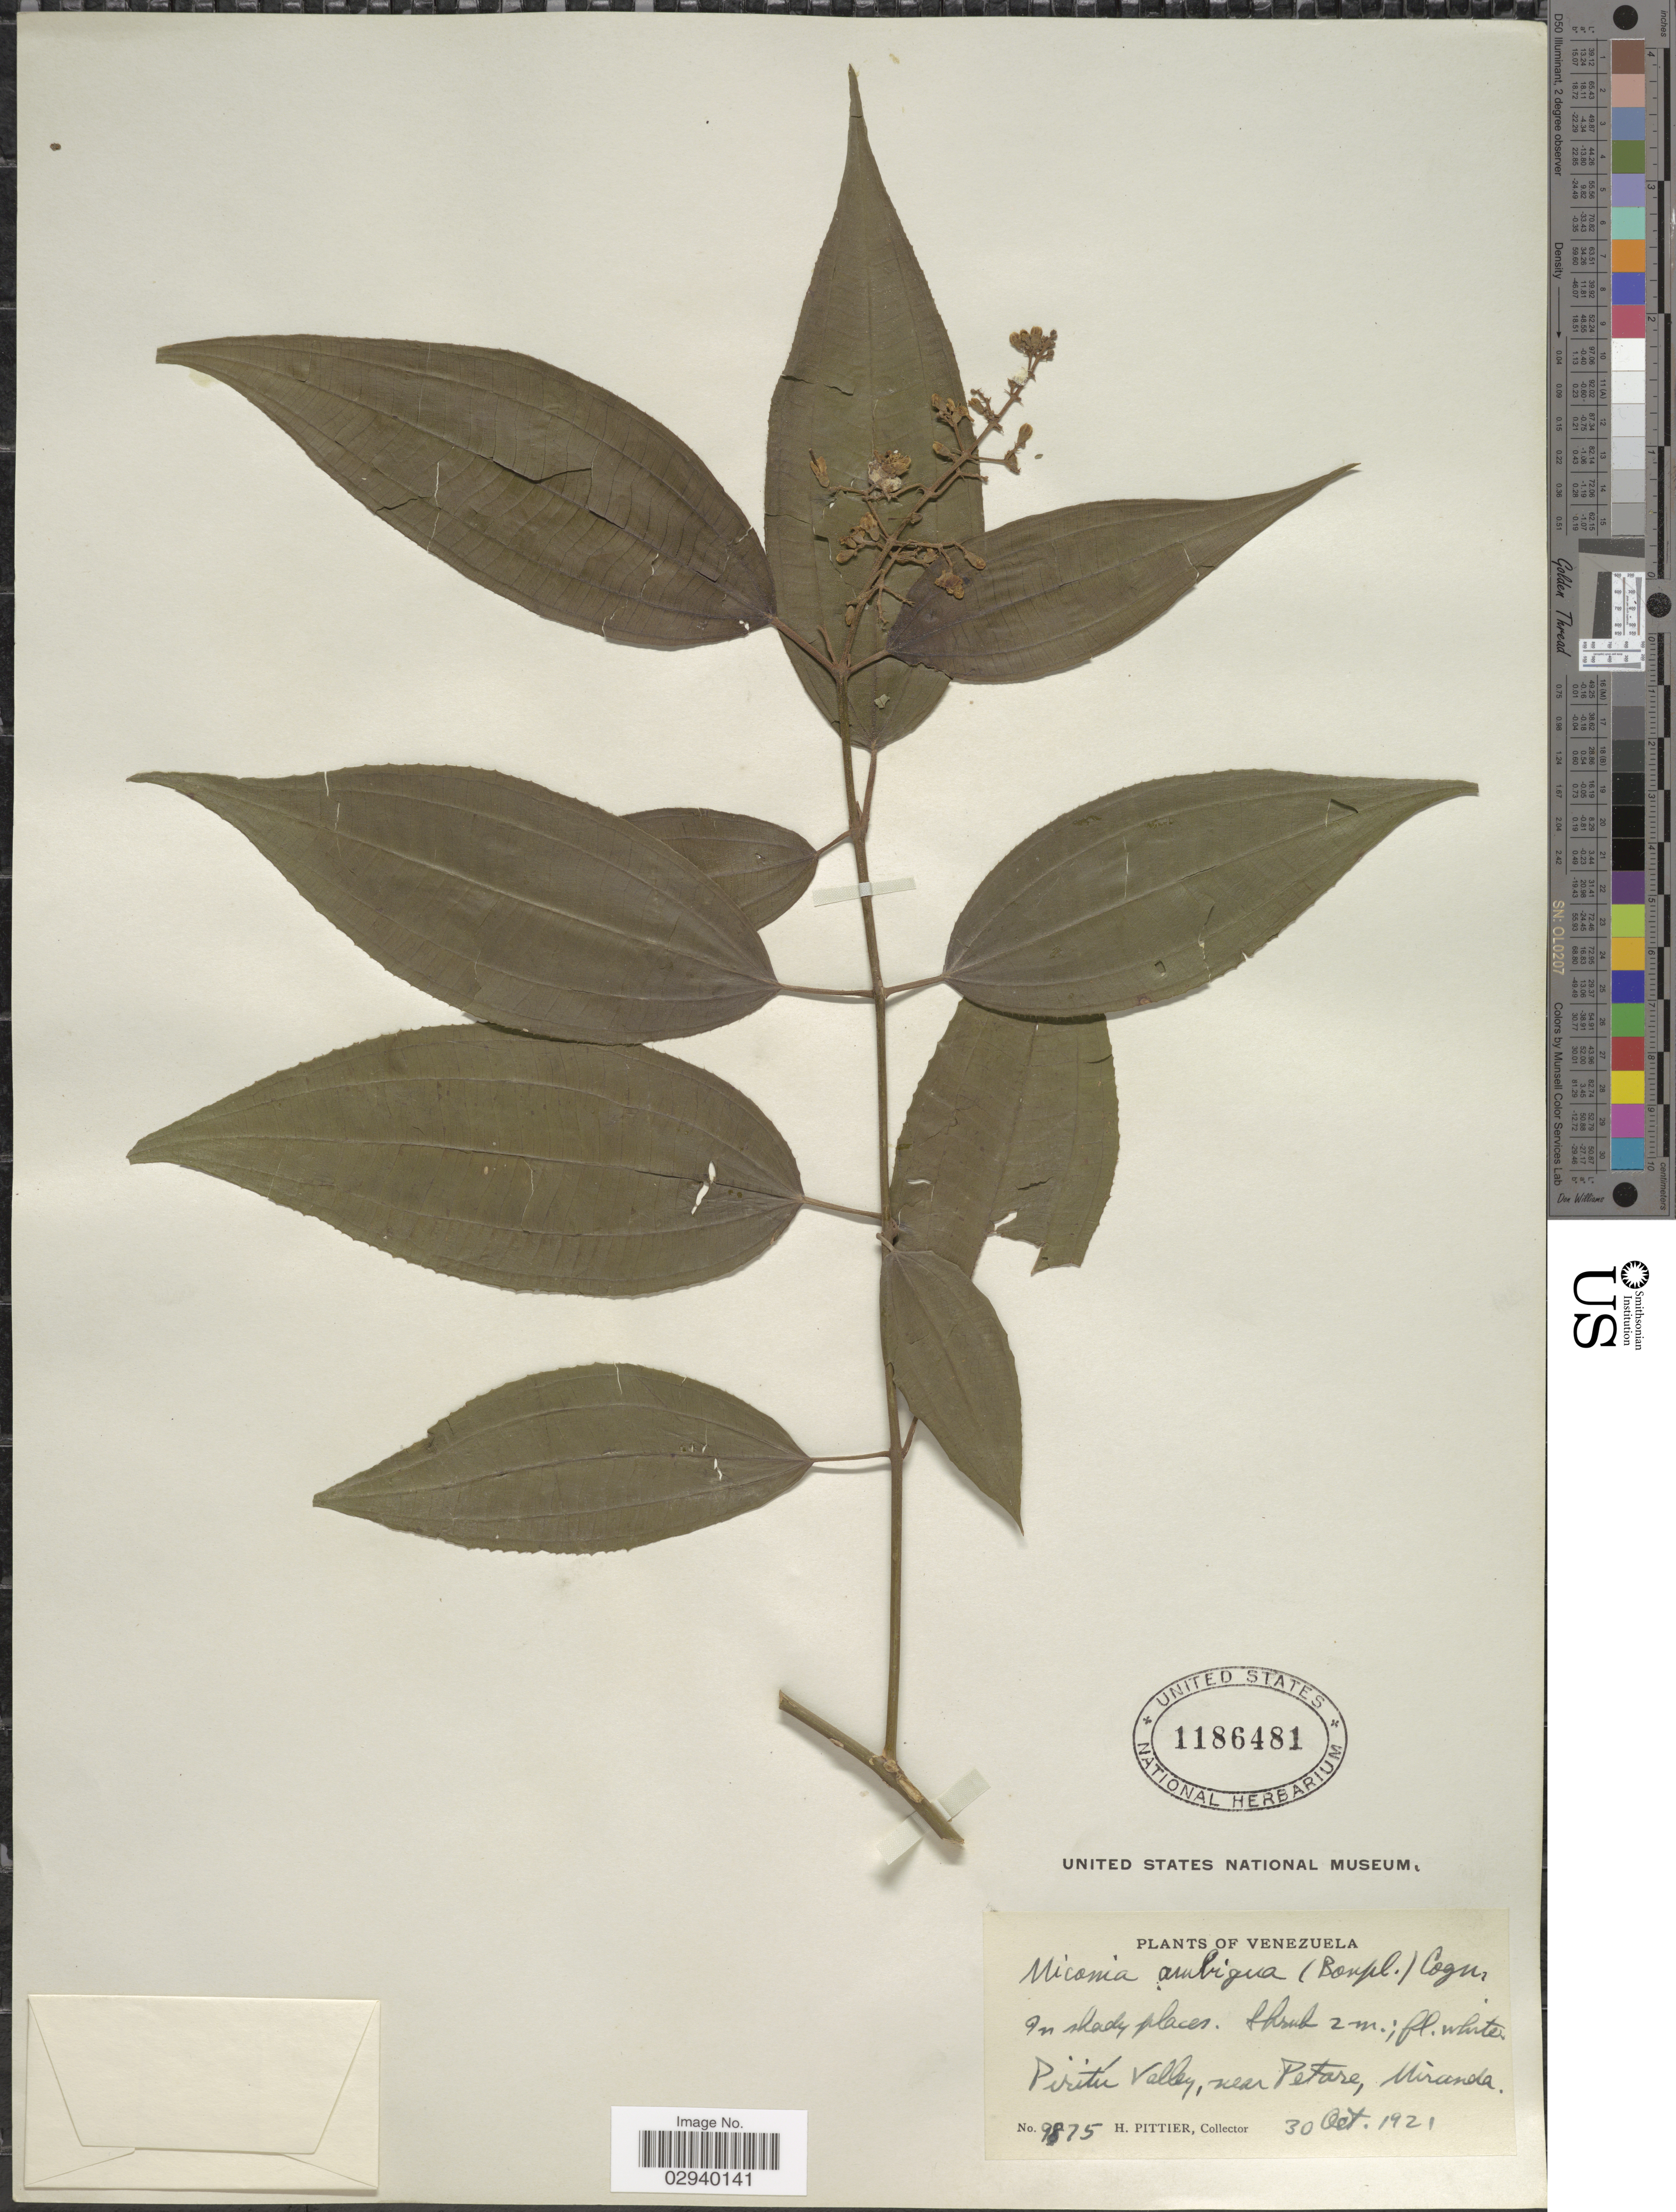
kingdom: Plantae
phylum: Tracheophyta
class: Magnoliopsida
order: Myrtales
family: Melastomataceae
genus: Miconia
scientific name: Miconia laevigata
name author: (L.) D. Don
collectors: H. F. Pittier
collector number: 9875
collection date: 1921-10-30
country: Venezuela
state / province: Miranda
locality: Piritú Valley, near Petare.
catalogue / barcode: US 1186481